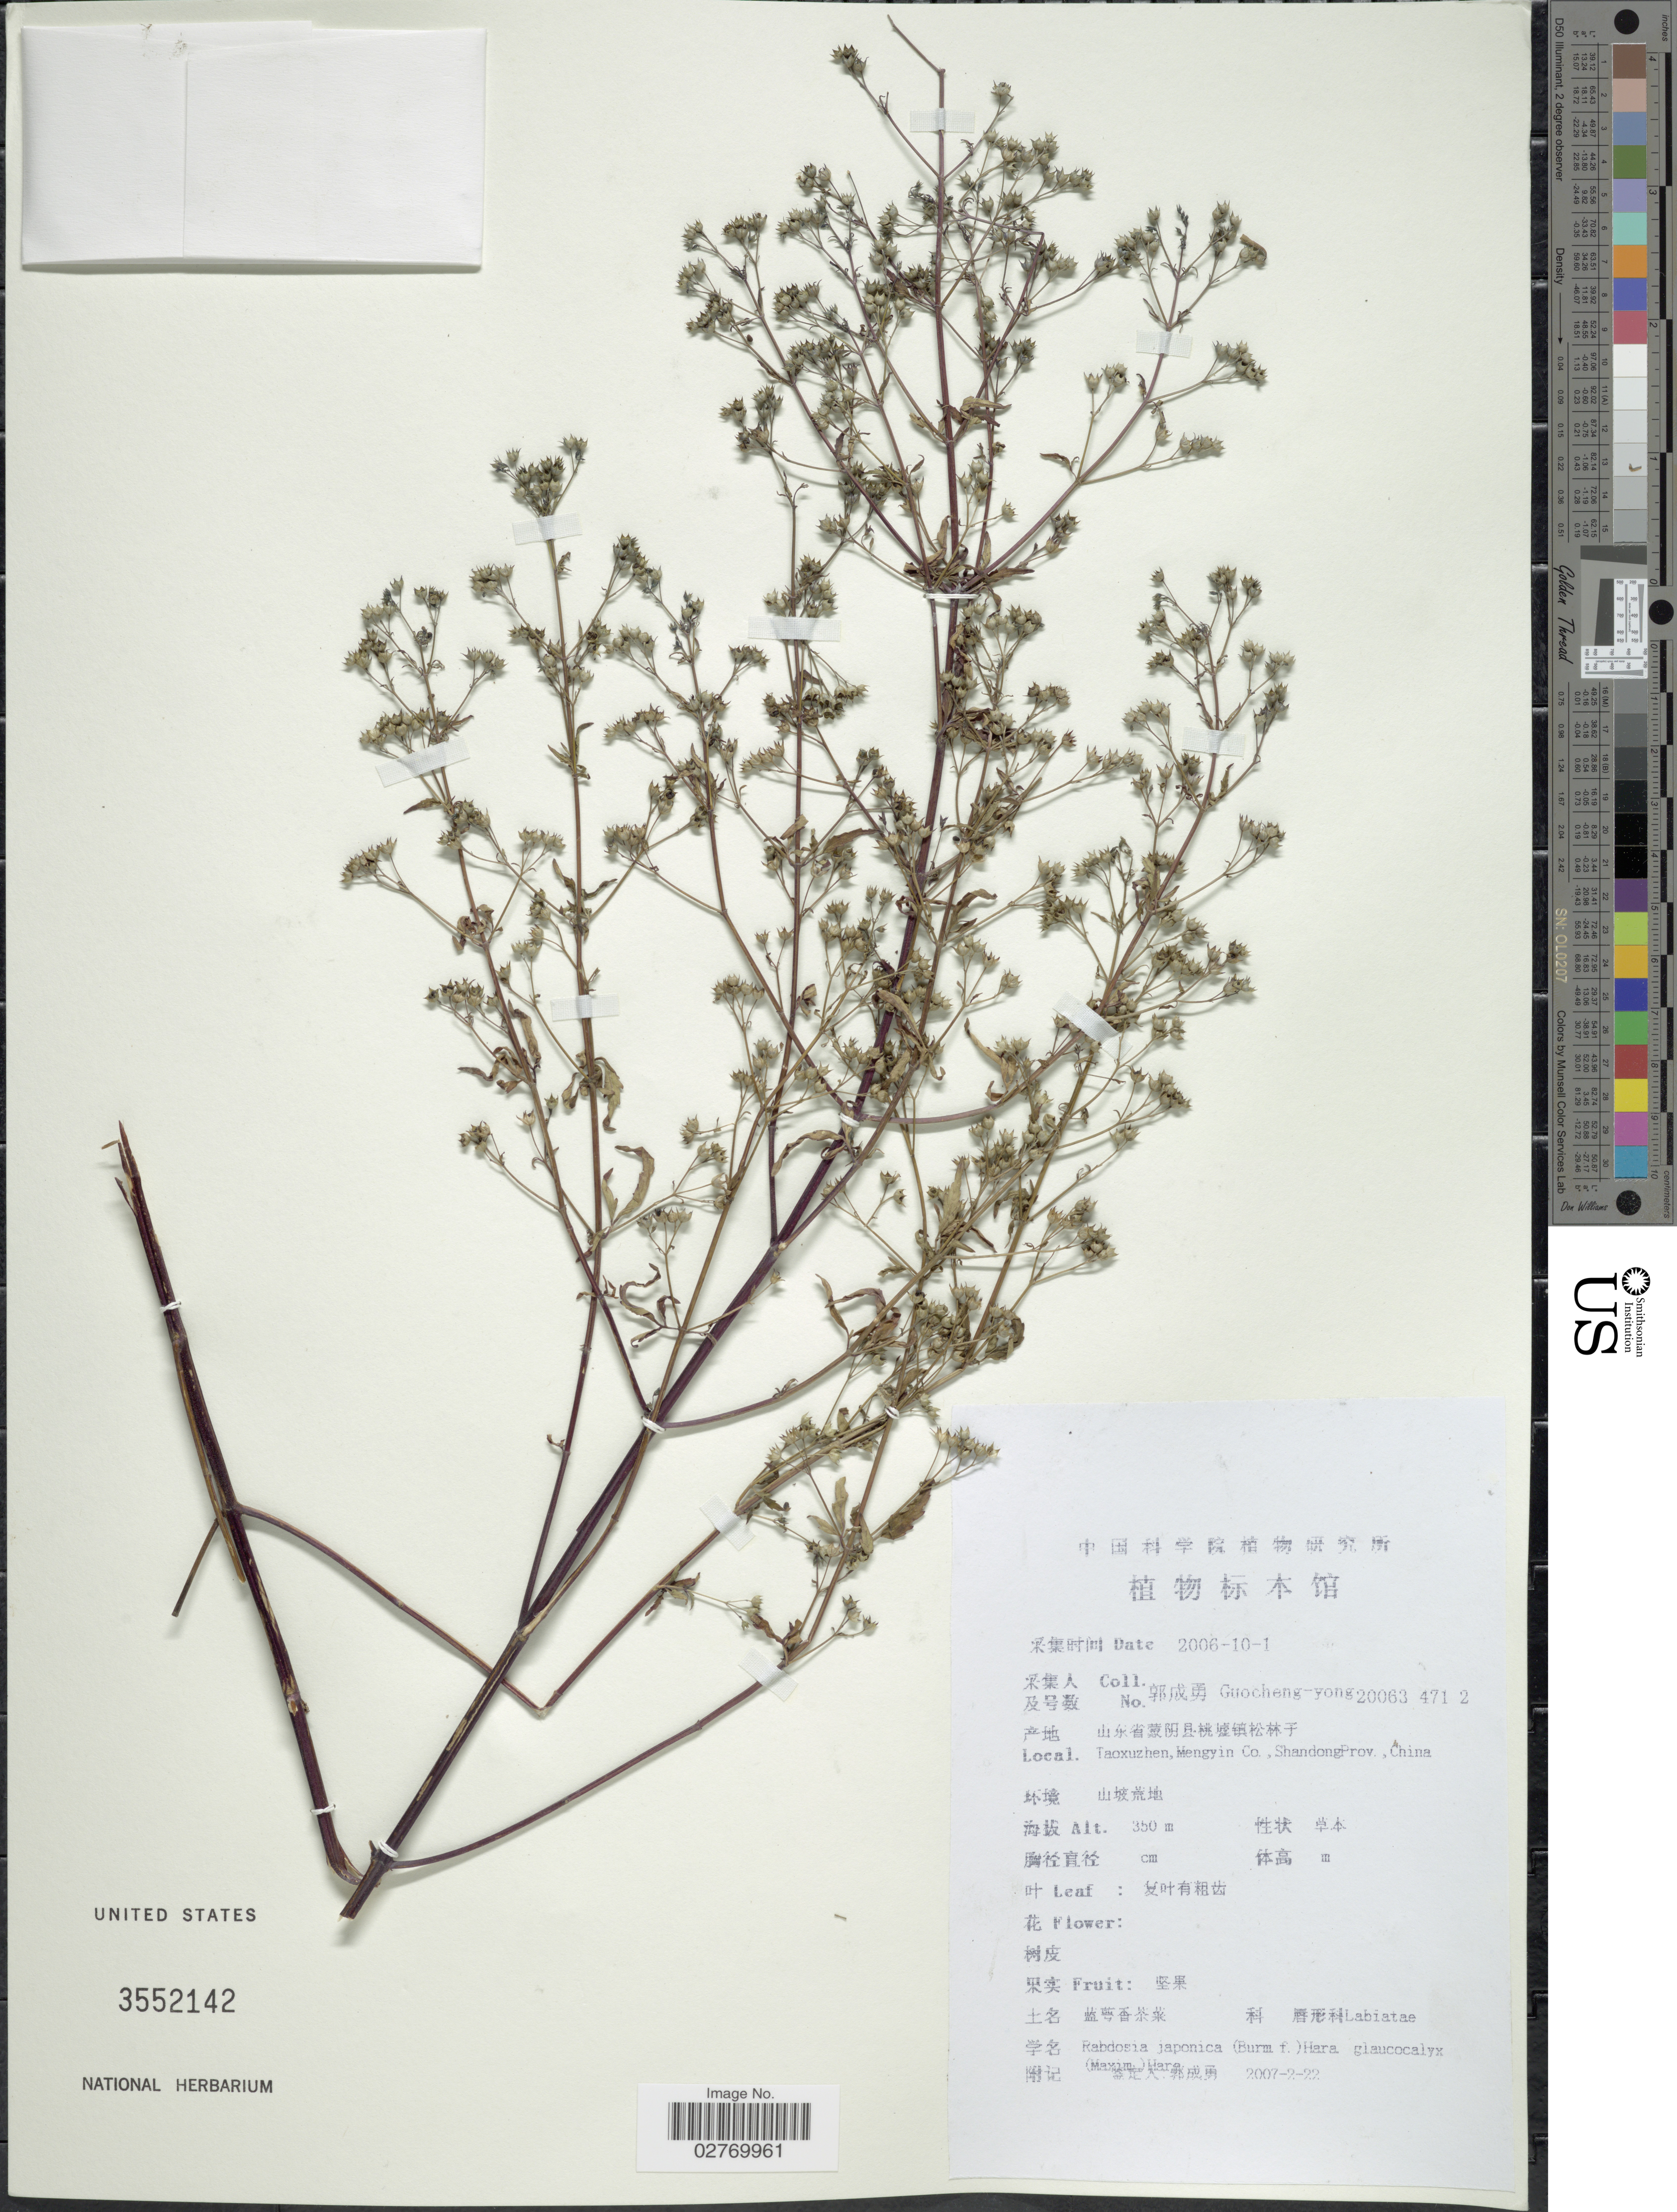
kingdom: Plantae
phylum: Tracheophyta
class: Magnoliopsida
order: Lamiales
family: Lamiaceae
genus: Scutellaria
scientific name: Scutellaria japonica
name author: Burm. f.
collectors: Guo cheng-yong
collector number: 200634712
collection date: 2006-10-01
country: China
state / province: Shandong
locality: Taoxuzhen, Mengyin Co.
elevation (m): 350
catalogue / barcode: US 3552142